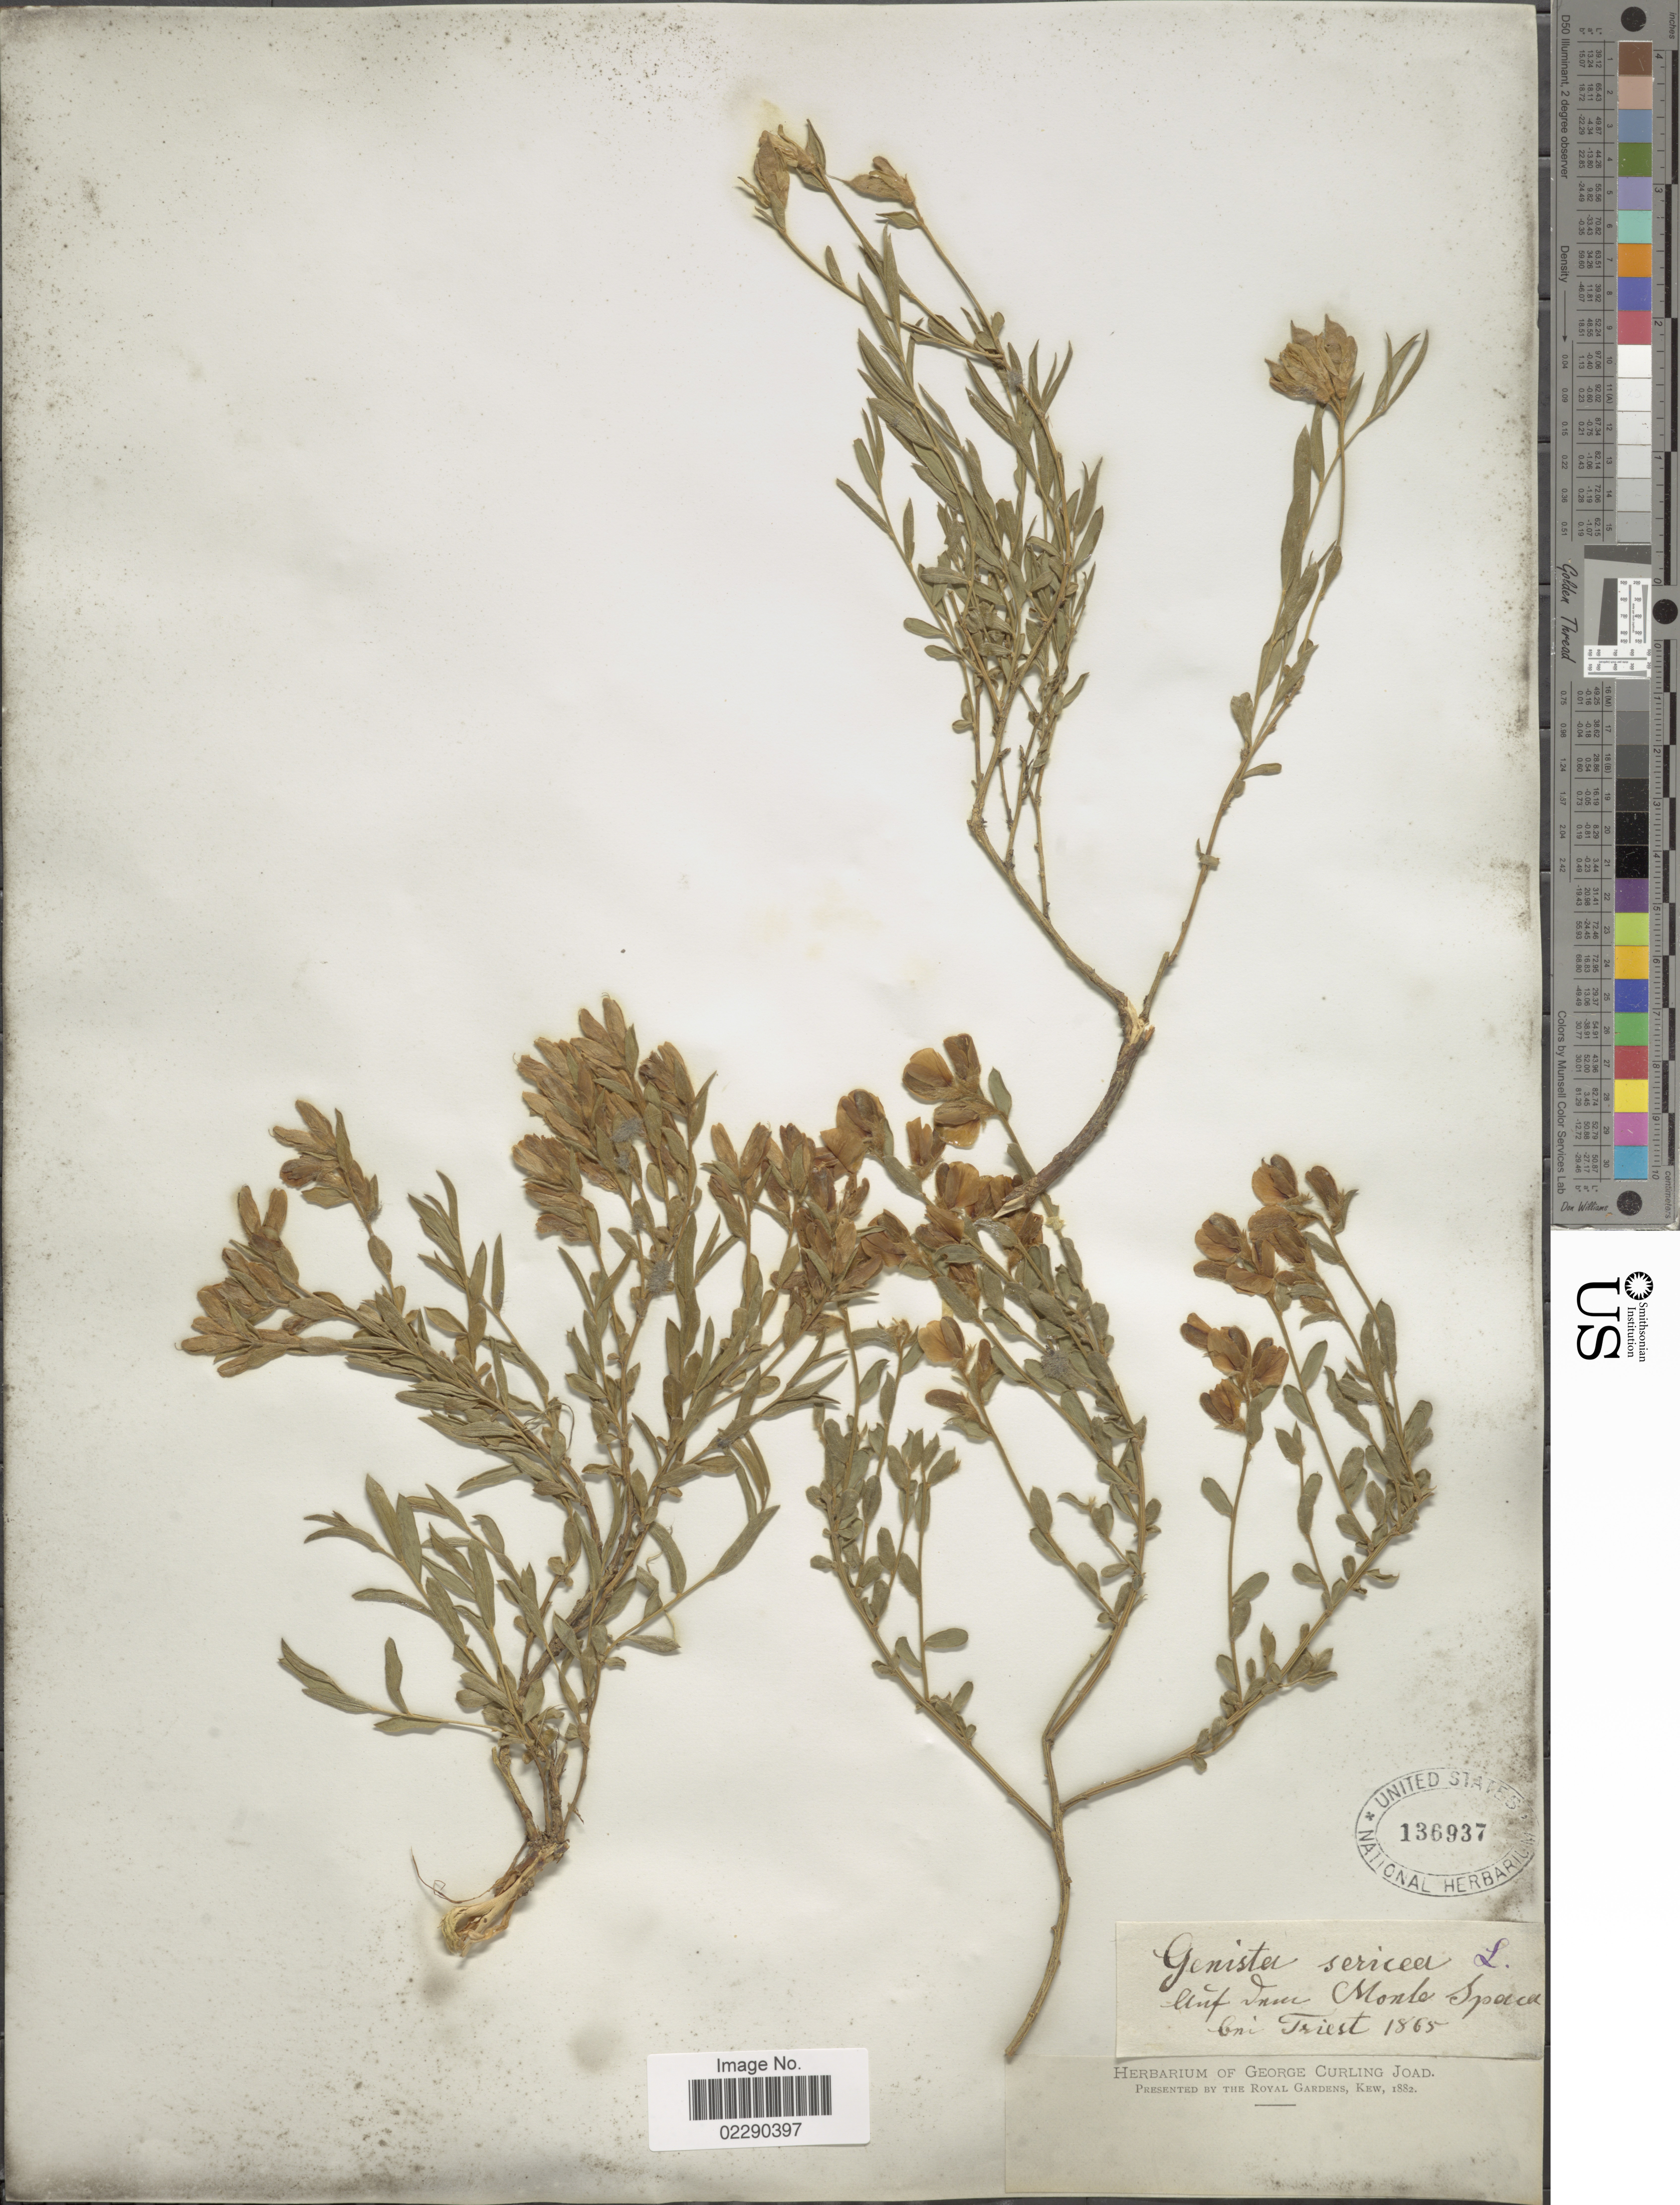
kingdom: Plantae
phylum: Tracheophyta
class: Magnoliopsida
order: Fabales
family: Fabaceae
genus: Genista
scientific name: Genista sericea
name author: Wulfen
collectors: ex herb. George Curling Joad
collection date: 1865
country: Italy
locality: Monte Spacabni Trieste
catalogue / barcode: US 136937